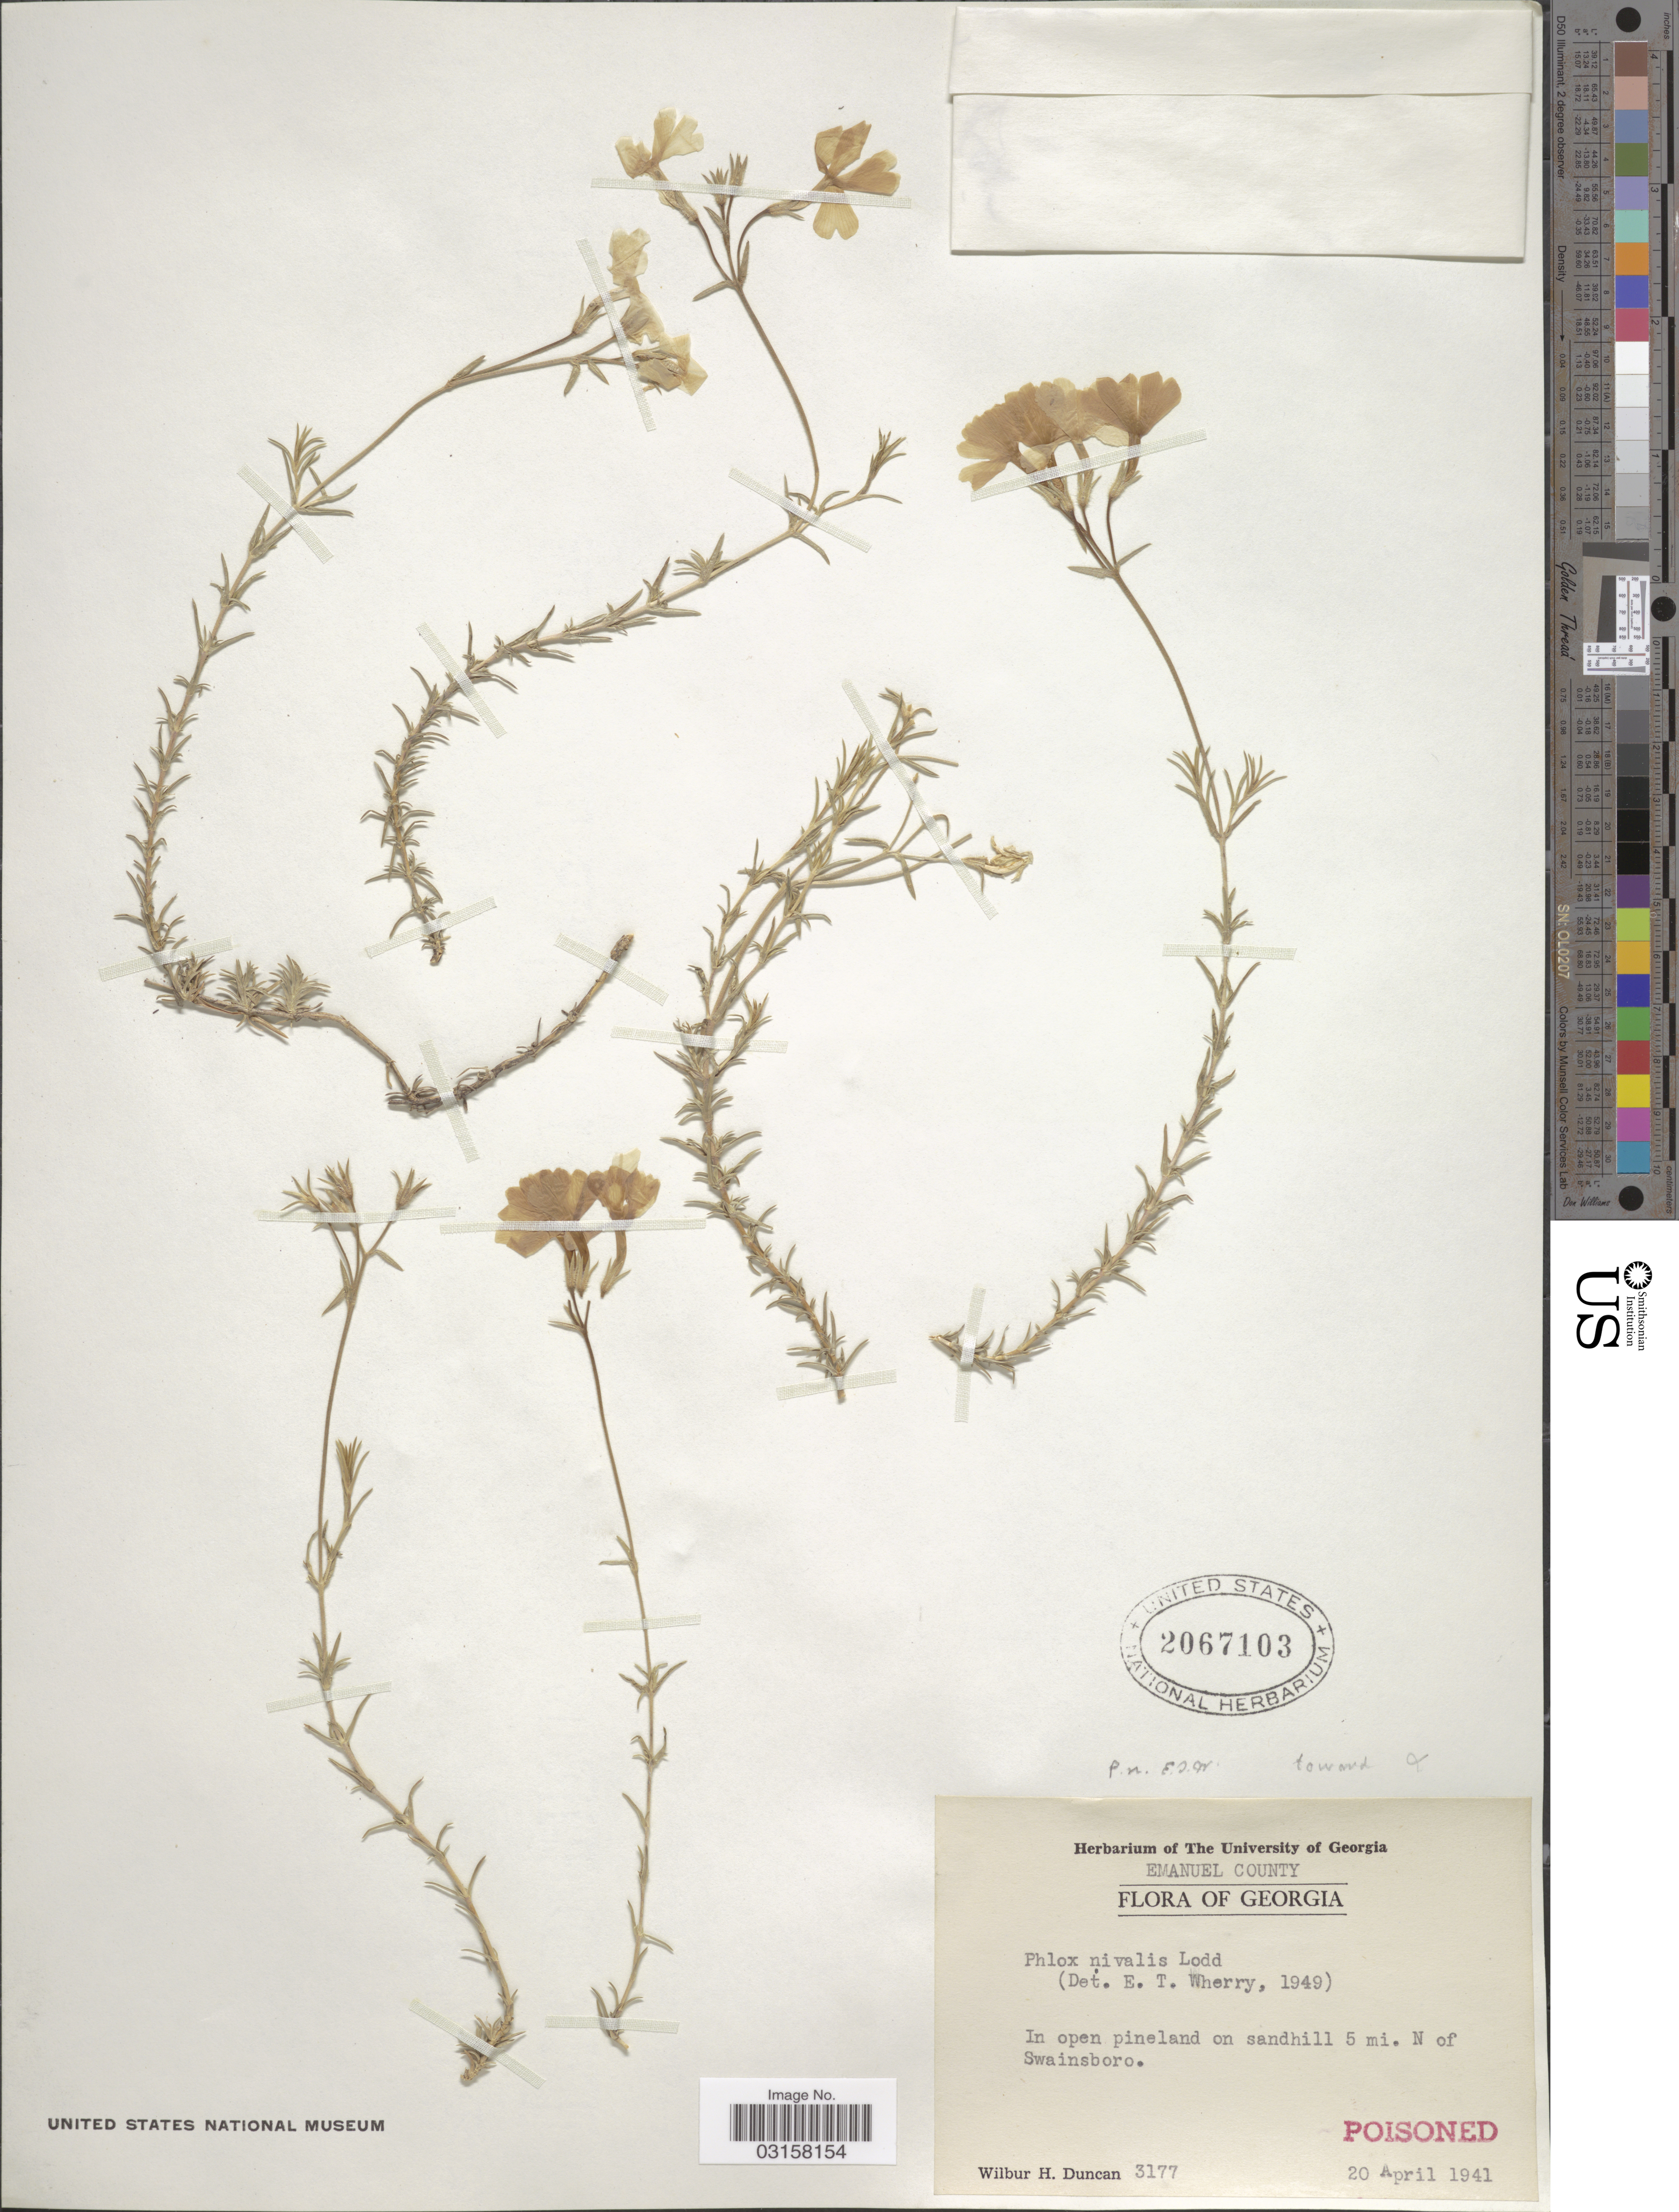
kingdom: Plantae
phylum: Tracheophyta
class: Magnoliopsida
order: Ericales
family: Polemoniaceae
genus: Phlox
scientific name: Phlox nivalis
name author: Lodd. ex Sweet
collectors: W. H. Duncan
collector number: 3177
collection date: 1941-04-20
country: United States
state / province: Georgia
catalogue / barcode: US 2067103